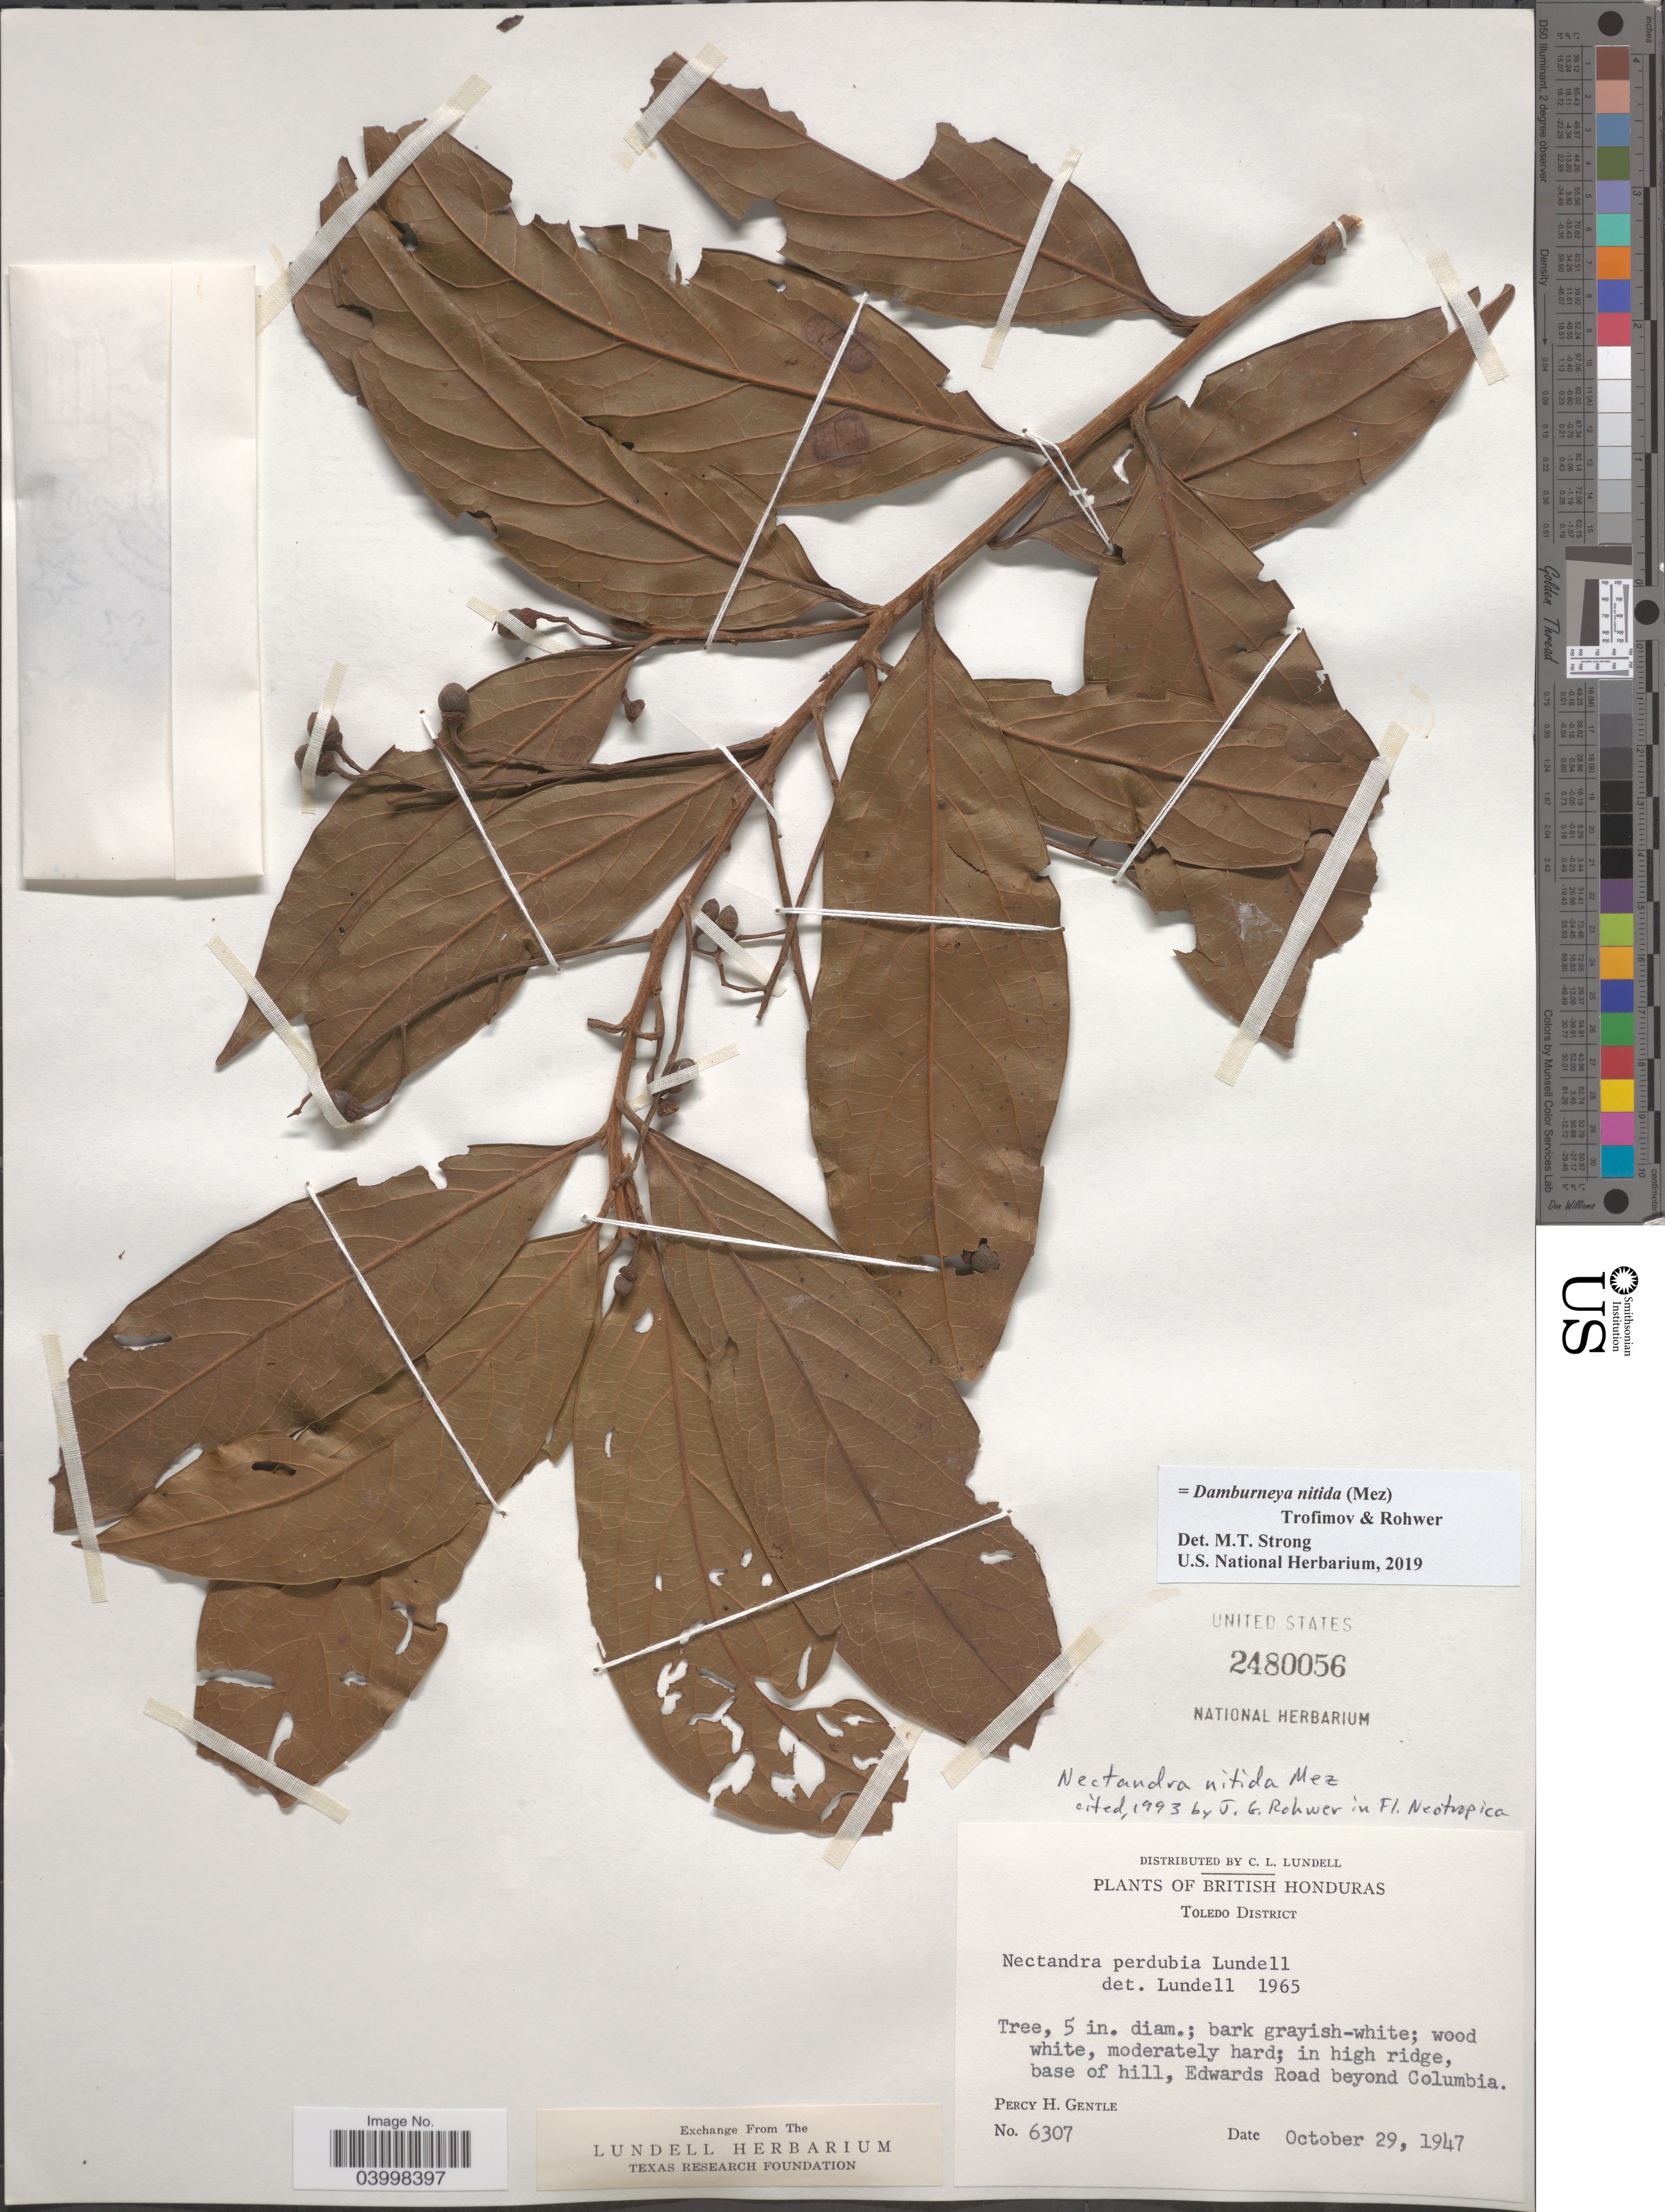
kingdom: Plantae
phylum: Tracheophyta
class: Magnoliopsida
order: Laurales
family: Lauraceae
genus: Damburneya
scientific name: Damburneya nitida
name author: (Mez) Trofimov & Rohwer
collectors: P. H. Gentle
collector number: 6307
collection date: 1947-10-29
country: Belize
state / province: Toledo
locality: British Honduras. Toledo District. Edwards Road beyond Columbia.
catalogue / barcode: US 2480056